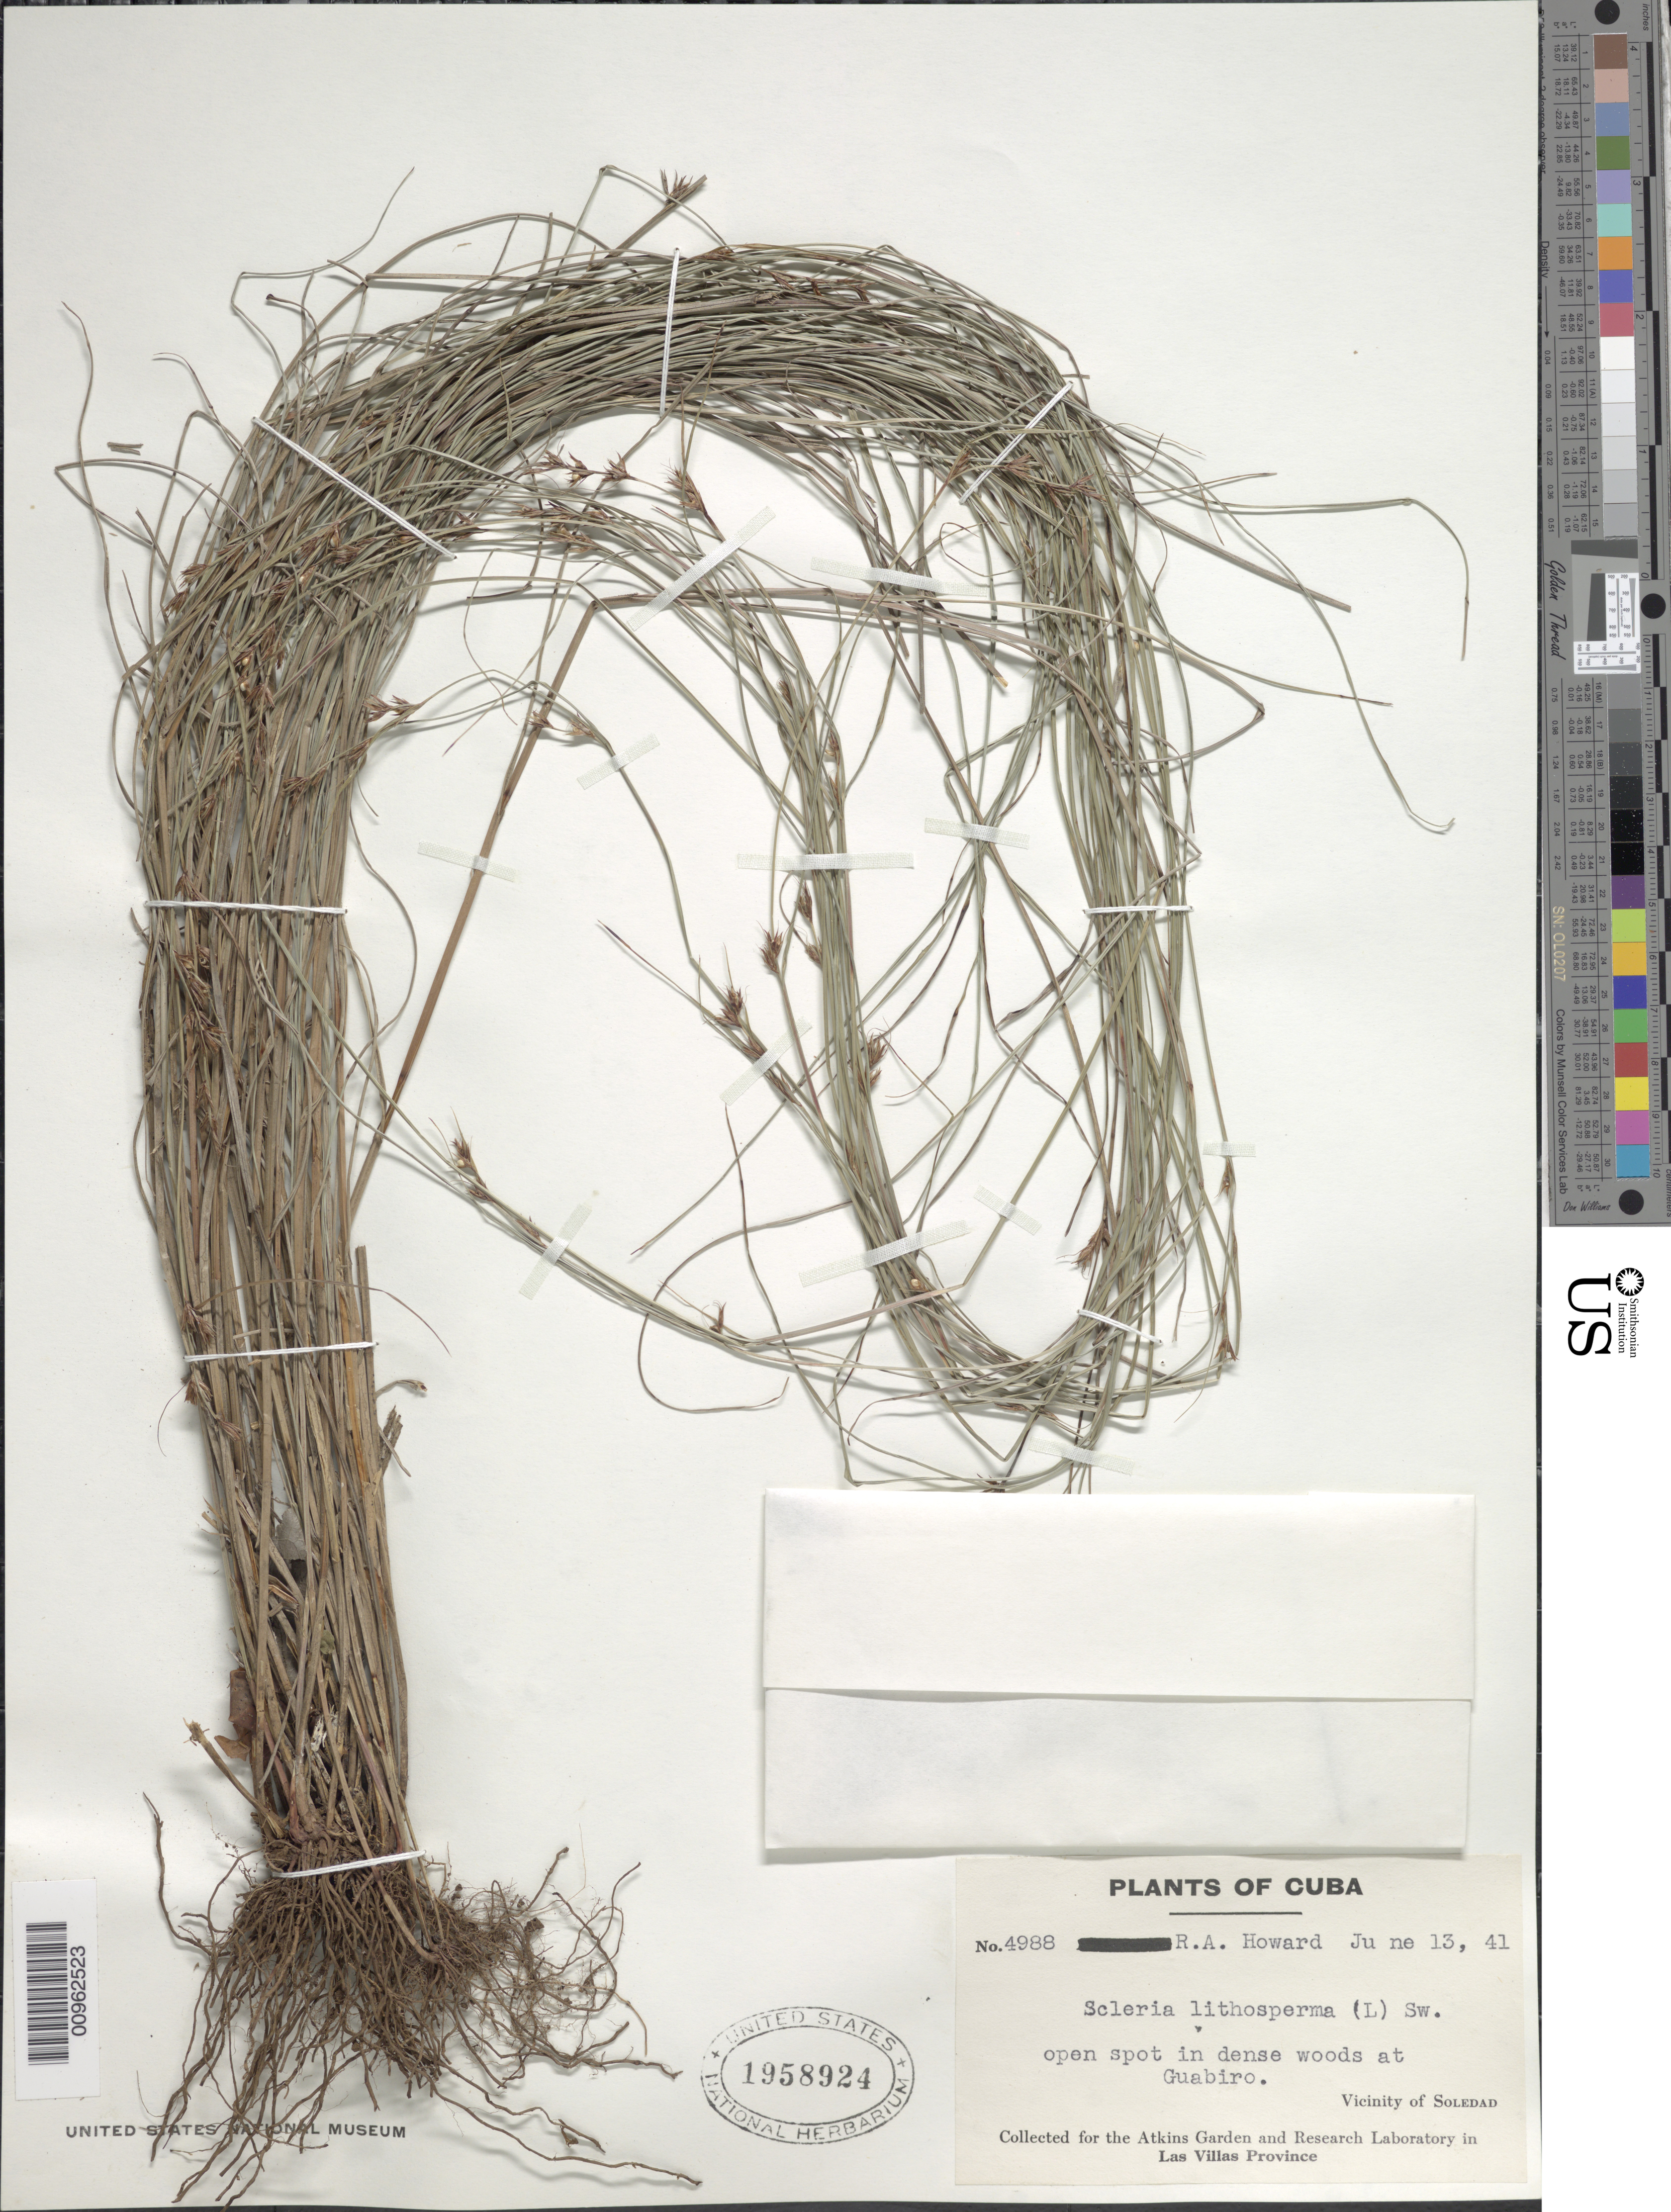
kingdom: Plantae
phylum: Tracheophyta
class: Liliopsida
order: Poales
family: Cyperaceae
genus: Scleria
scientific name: Scleria lithosperma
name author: (L.) Sw.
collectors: R. A. Howard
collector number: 4988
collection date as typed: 13 Jun 1941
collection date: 1941-06-13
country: Cuba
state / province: Cienfuegos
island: Cuba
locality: Vicinity of Soledad, woods at Guabiro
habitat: Open spot in dense woods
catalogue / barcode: US 1958924